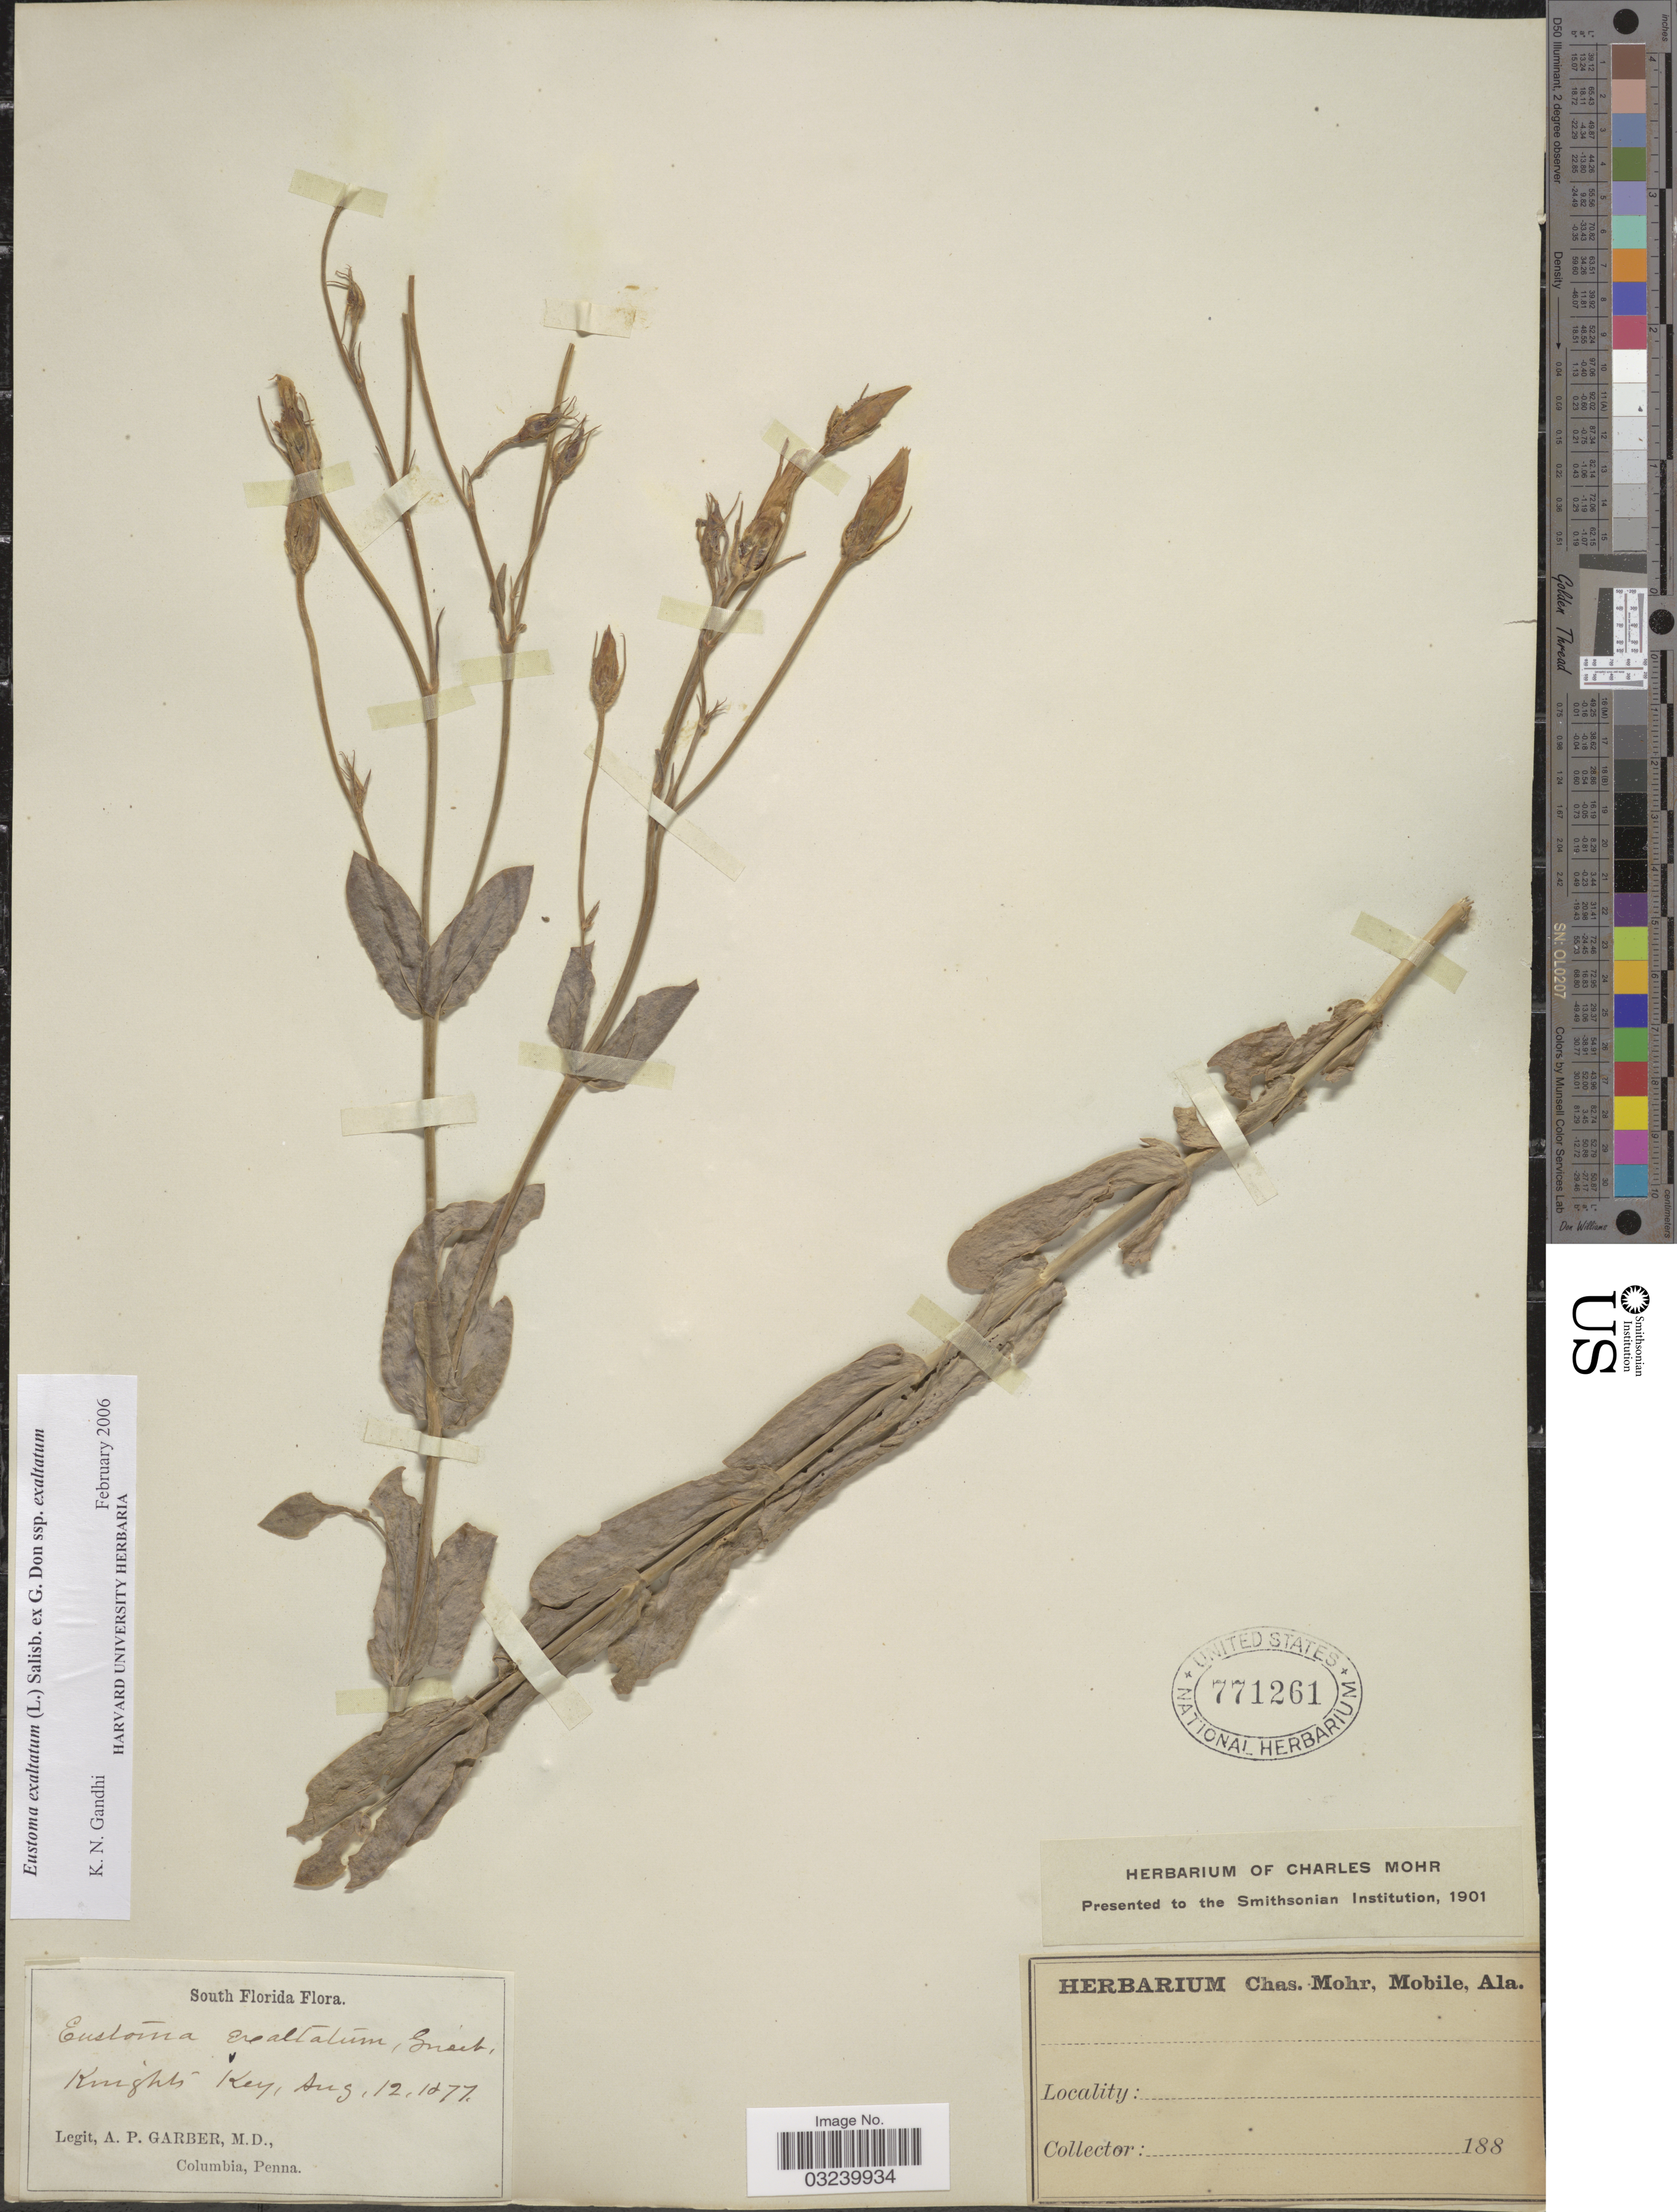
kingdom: Plantae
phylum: Tracheophyta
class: Magnoliopsida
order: Gentianales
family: Gentianaceae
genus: Eustoma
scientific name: Eustoma exaltatum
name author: (L.) Salisb. ex Don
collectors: A. P. Garber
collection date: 1877-08-12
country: United States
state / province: Florida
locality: South Florida, Knights Key.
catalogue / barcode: US 771261